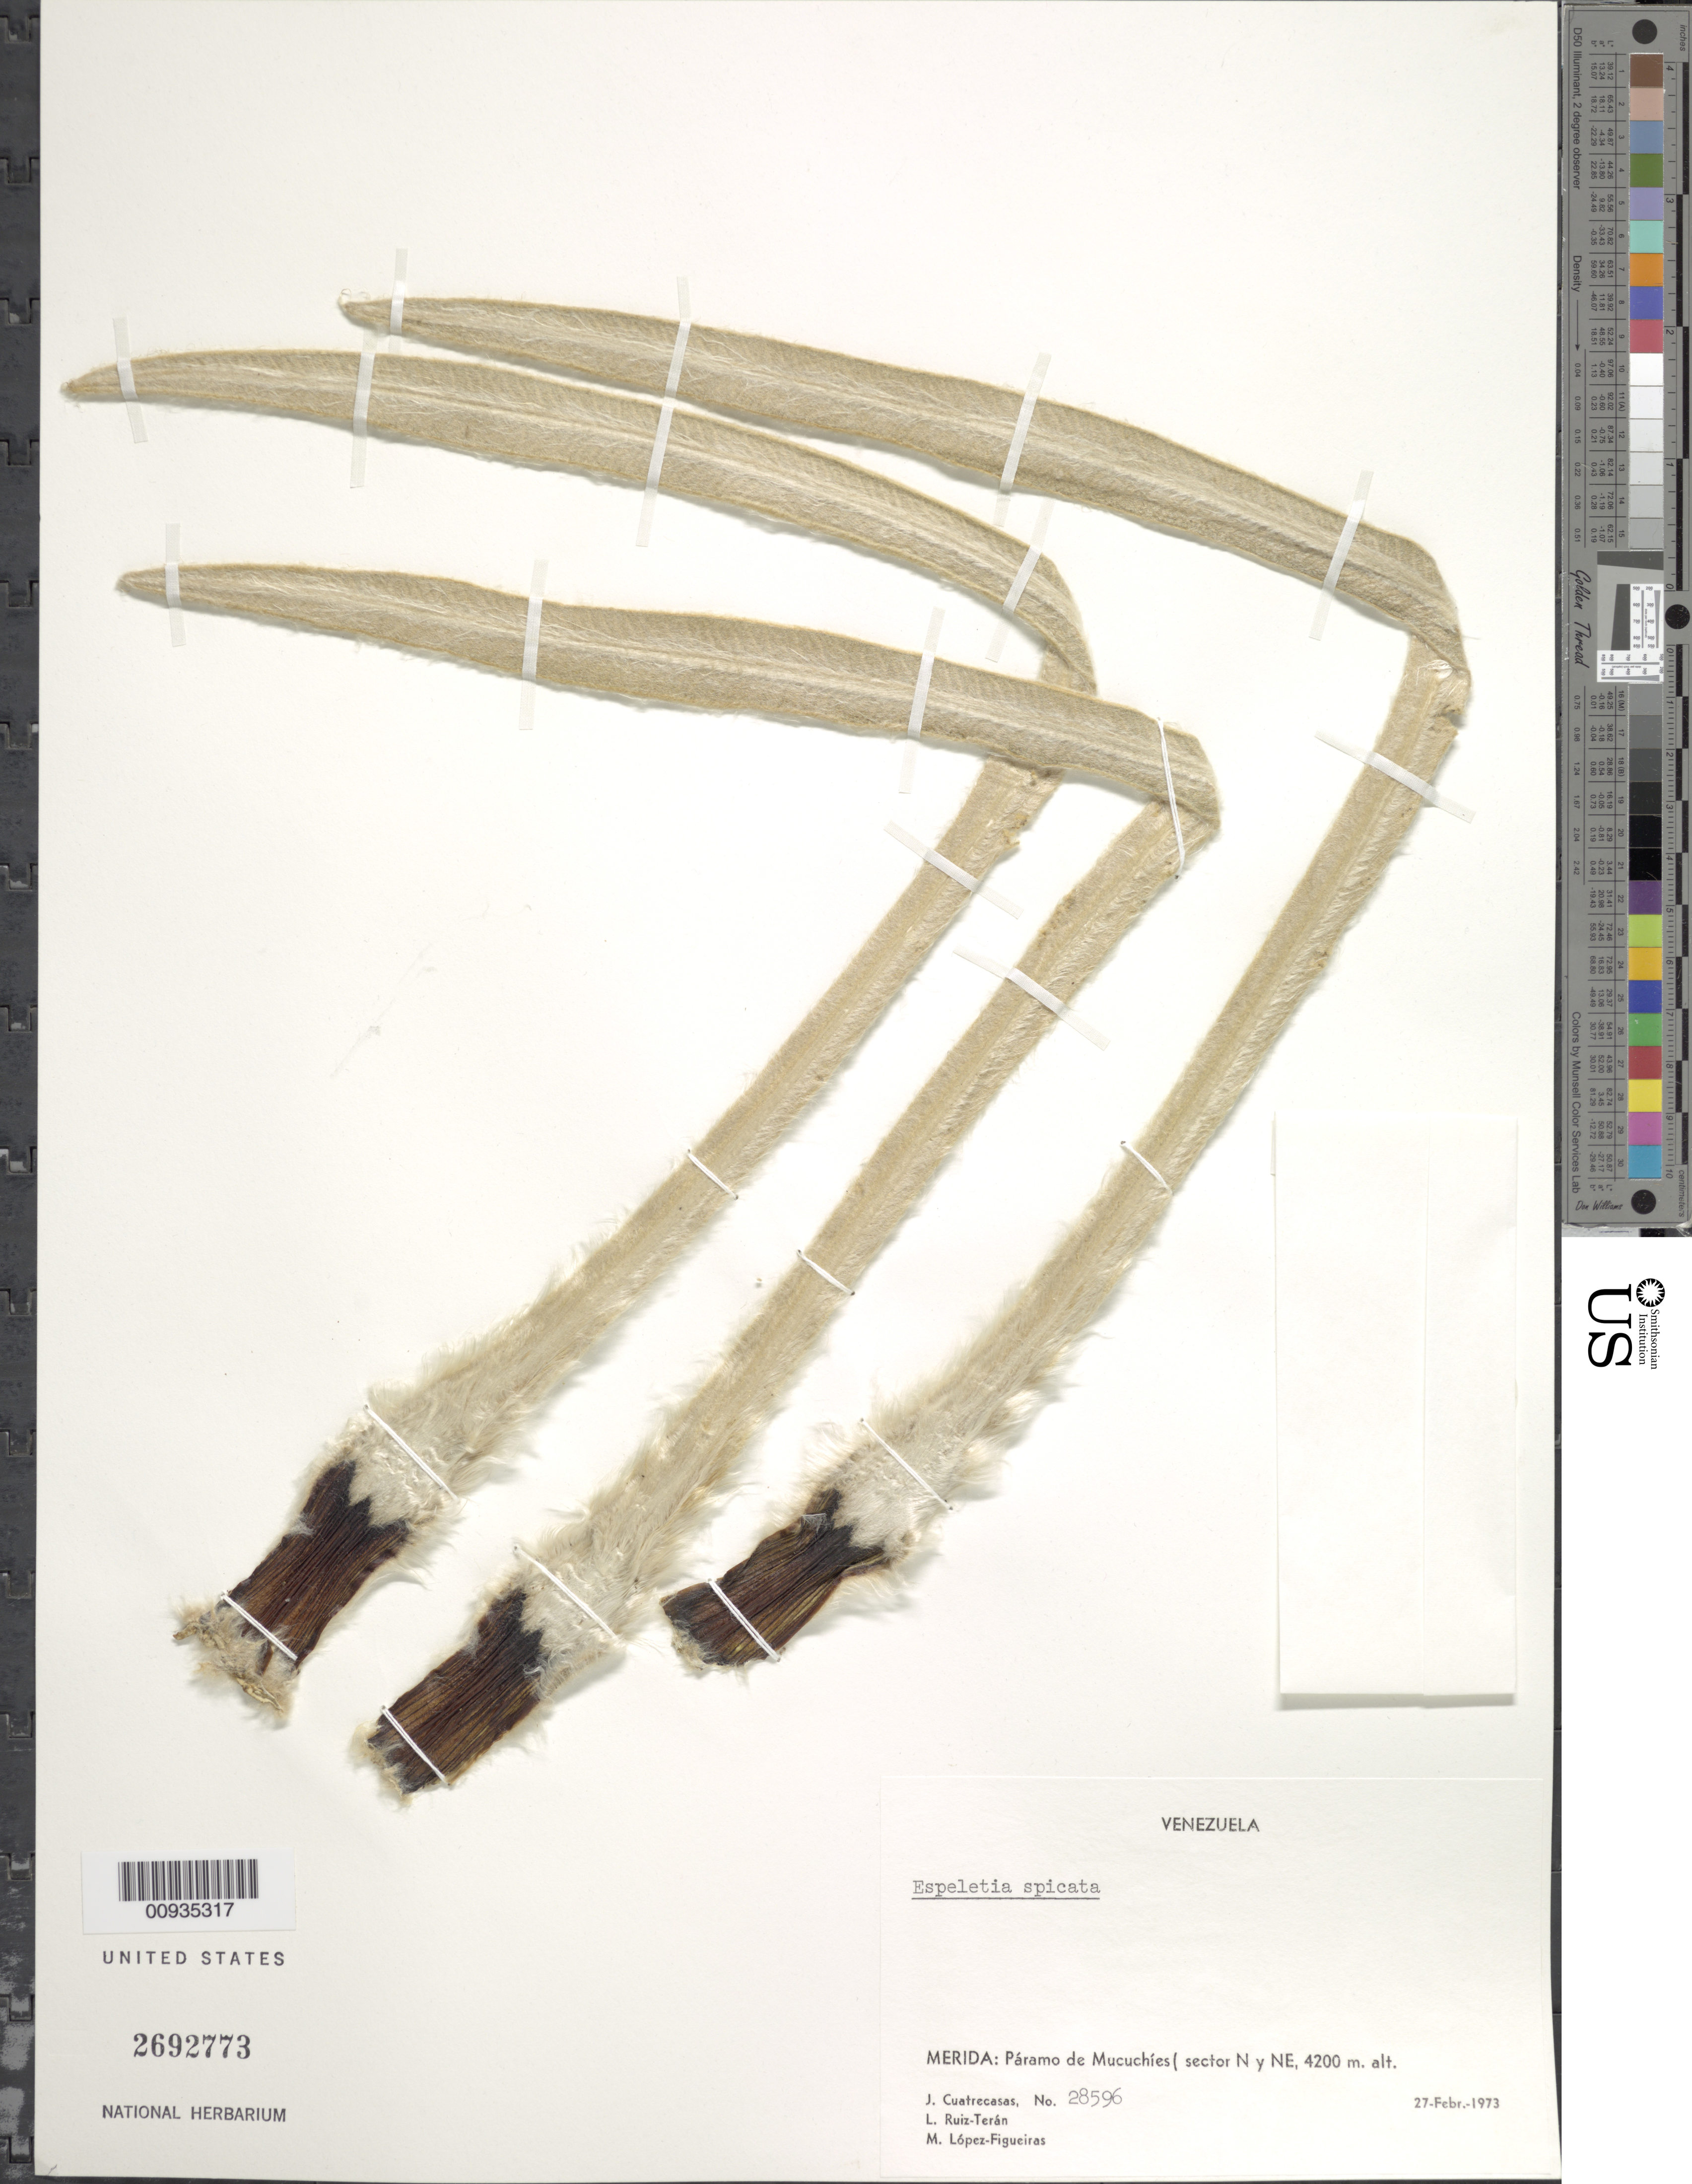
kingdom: Plantae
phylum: Tracheophyta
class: Magnoliopsida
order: Asterales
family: Asteraceae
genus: Coespeletia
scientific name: Coespeletia spicata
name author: (Sch. Bip. ex Wedd.) Cuatrec.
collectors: J. Cuatrecasas, L. E. Ruíz-Terán & M. López Figueiras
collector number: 28596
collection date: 1973-02-27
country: Venezuela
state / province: Mérida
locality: Paramo de Mucuchies (sector N y NE)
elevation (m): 4200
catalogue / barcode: US 2692773